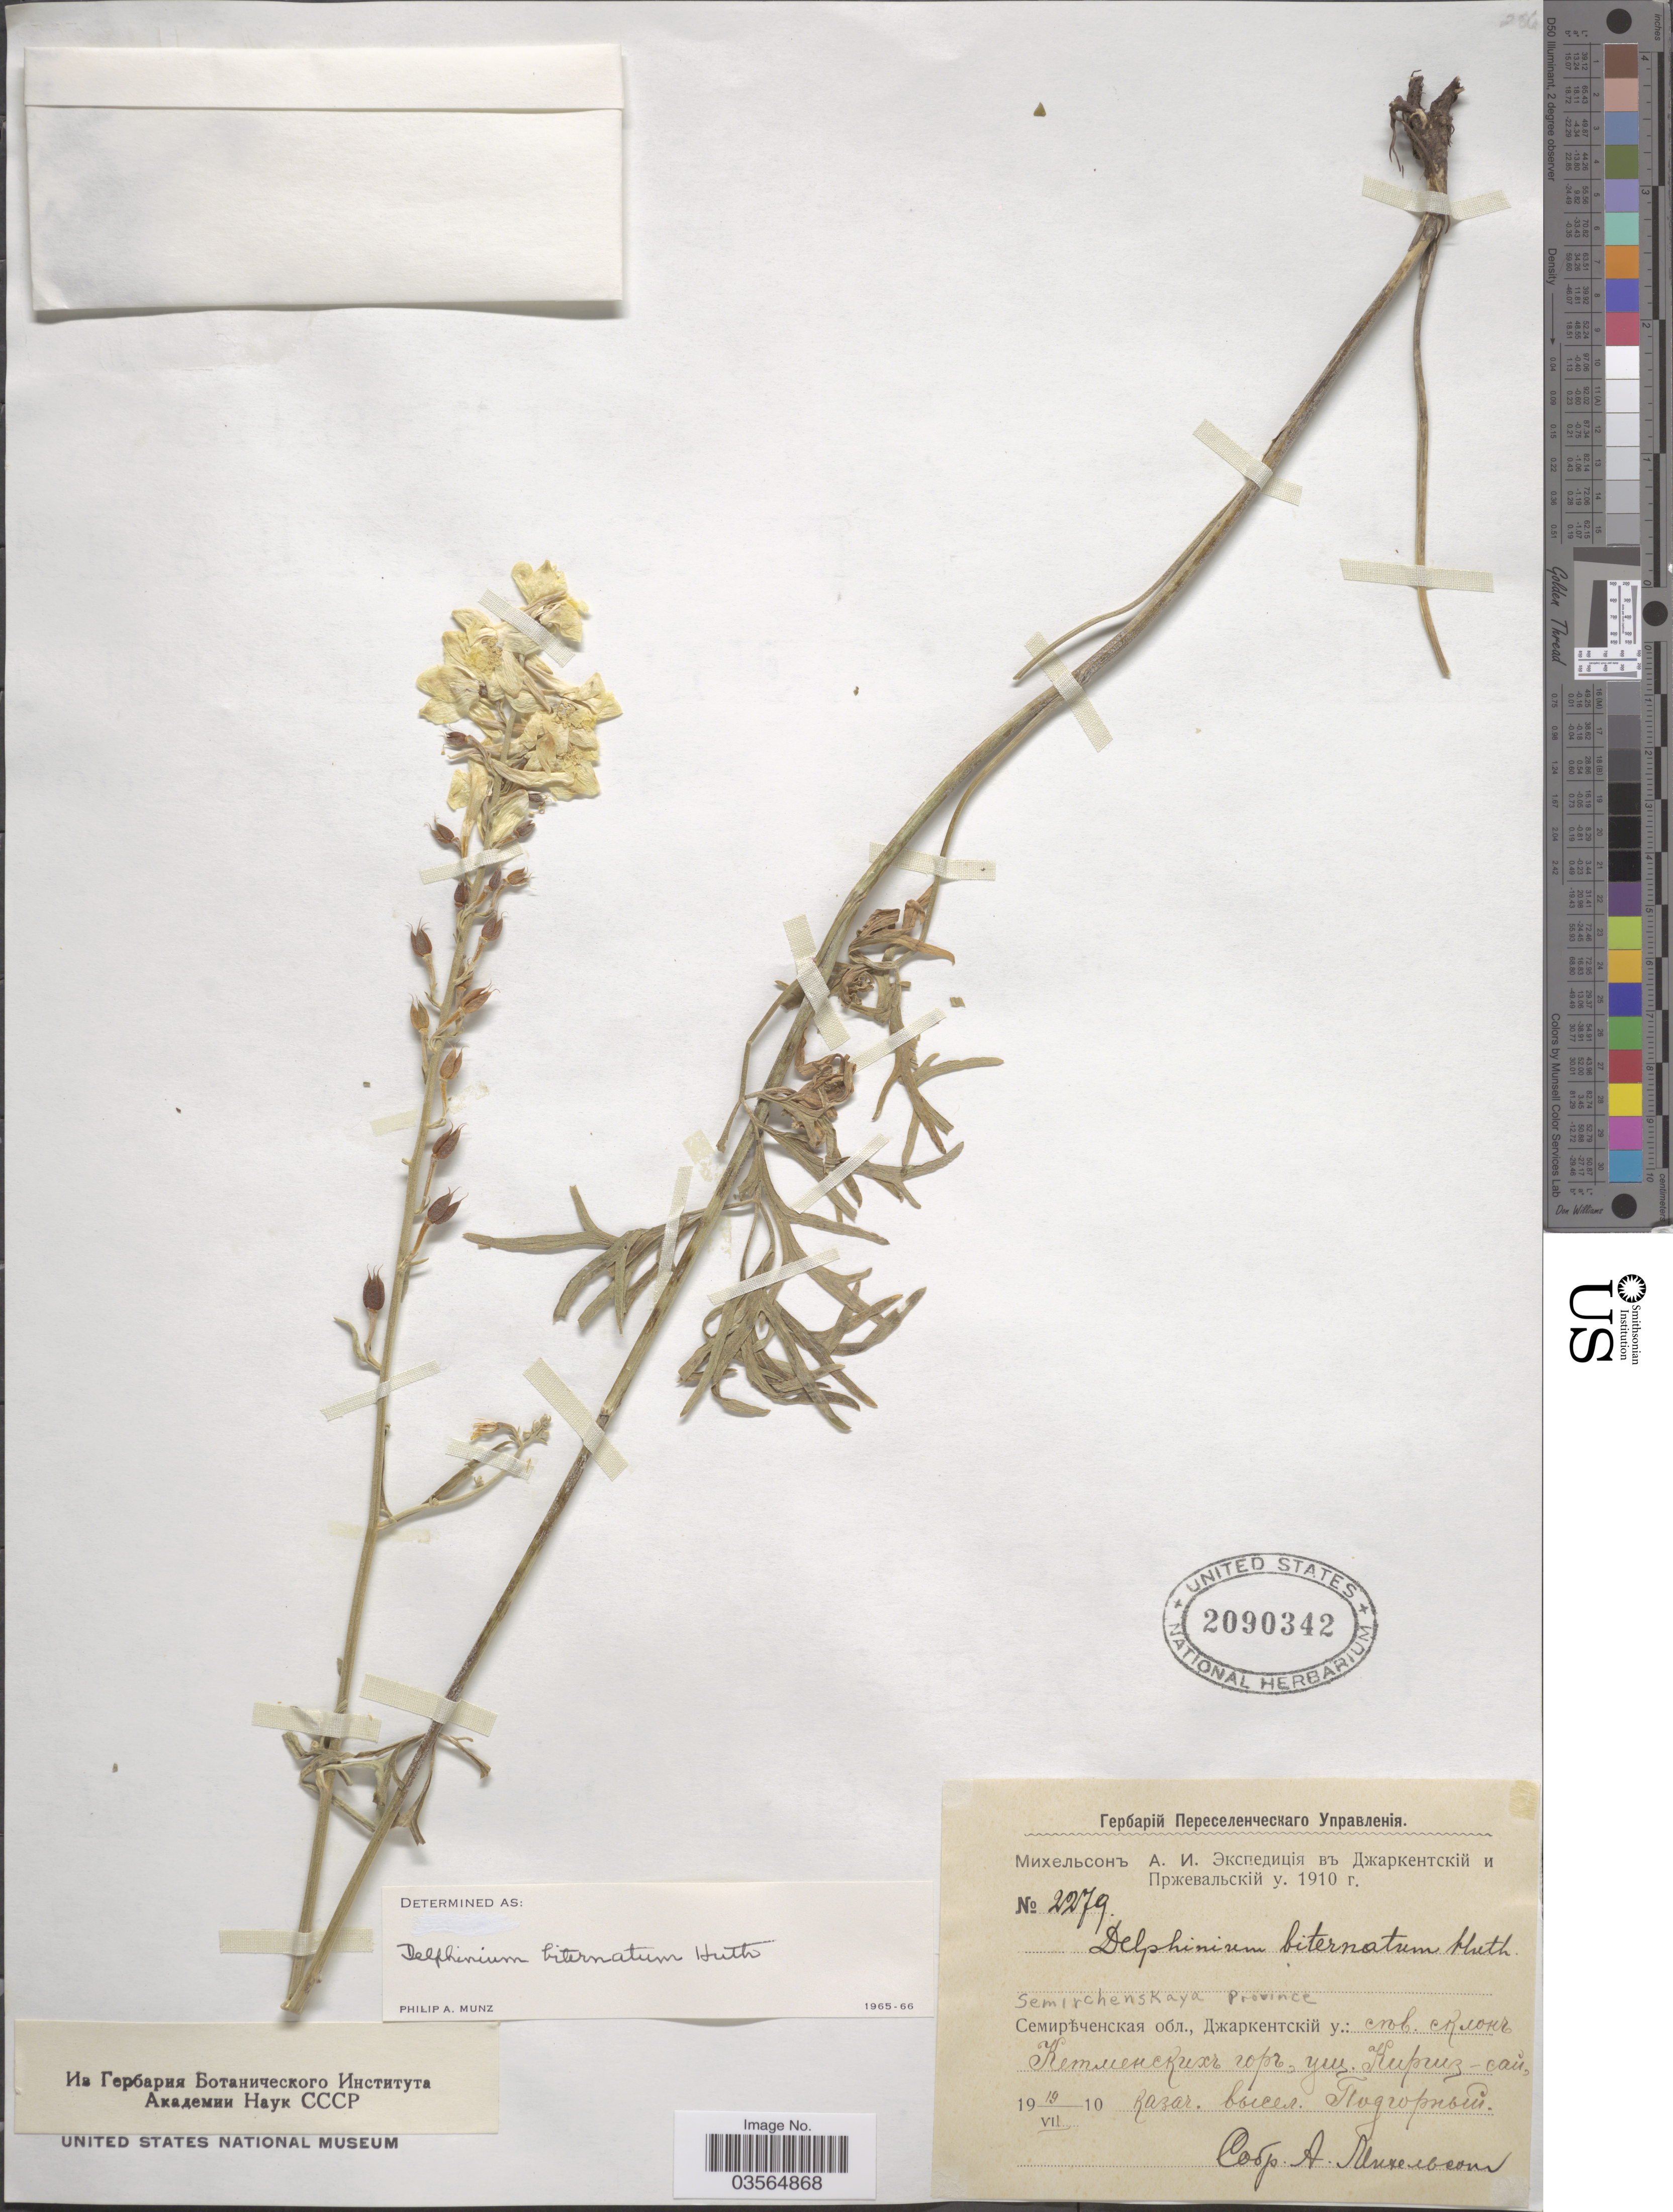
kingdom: Plantae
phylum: Tracheophyta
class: Magnoliopsida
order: Ranunculales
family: Ranunculaceae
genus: Delphinium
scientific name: Delphinium biternatum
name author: Huth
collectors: A. Mikhelson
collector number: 2279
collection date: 1910-07-19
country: Kazakhstan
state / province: Almaty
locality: Ketmen Range, near village Podgornoe.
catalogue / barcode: US 2090342